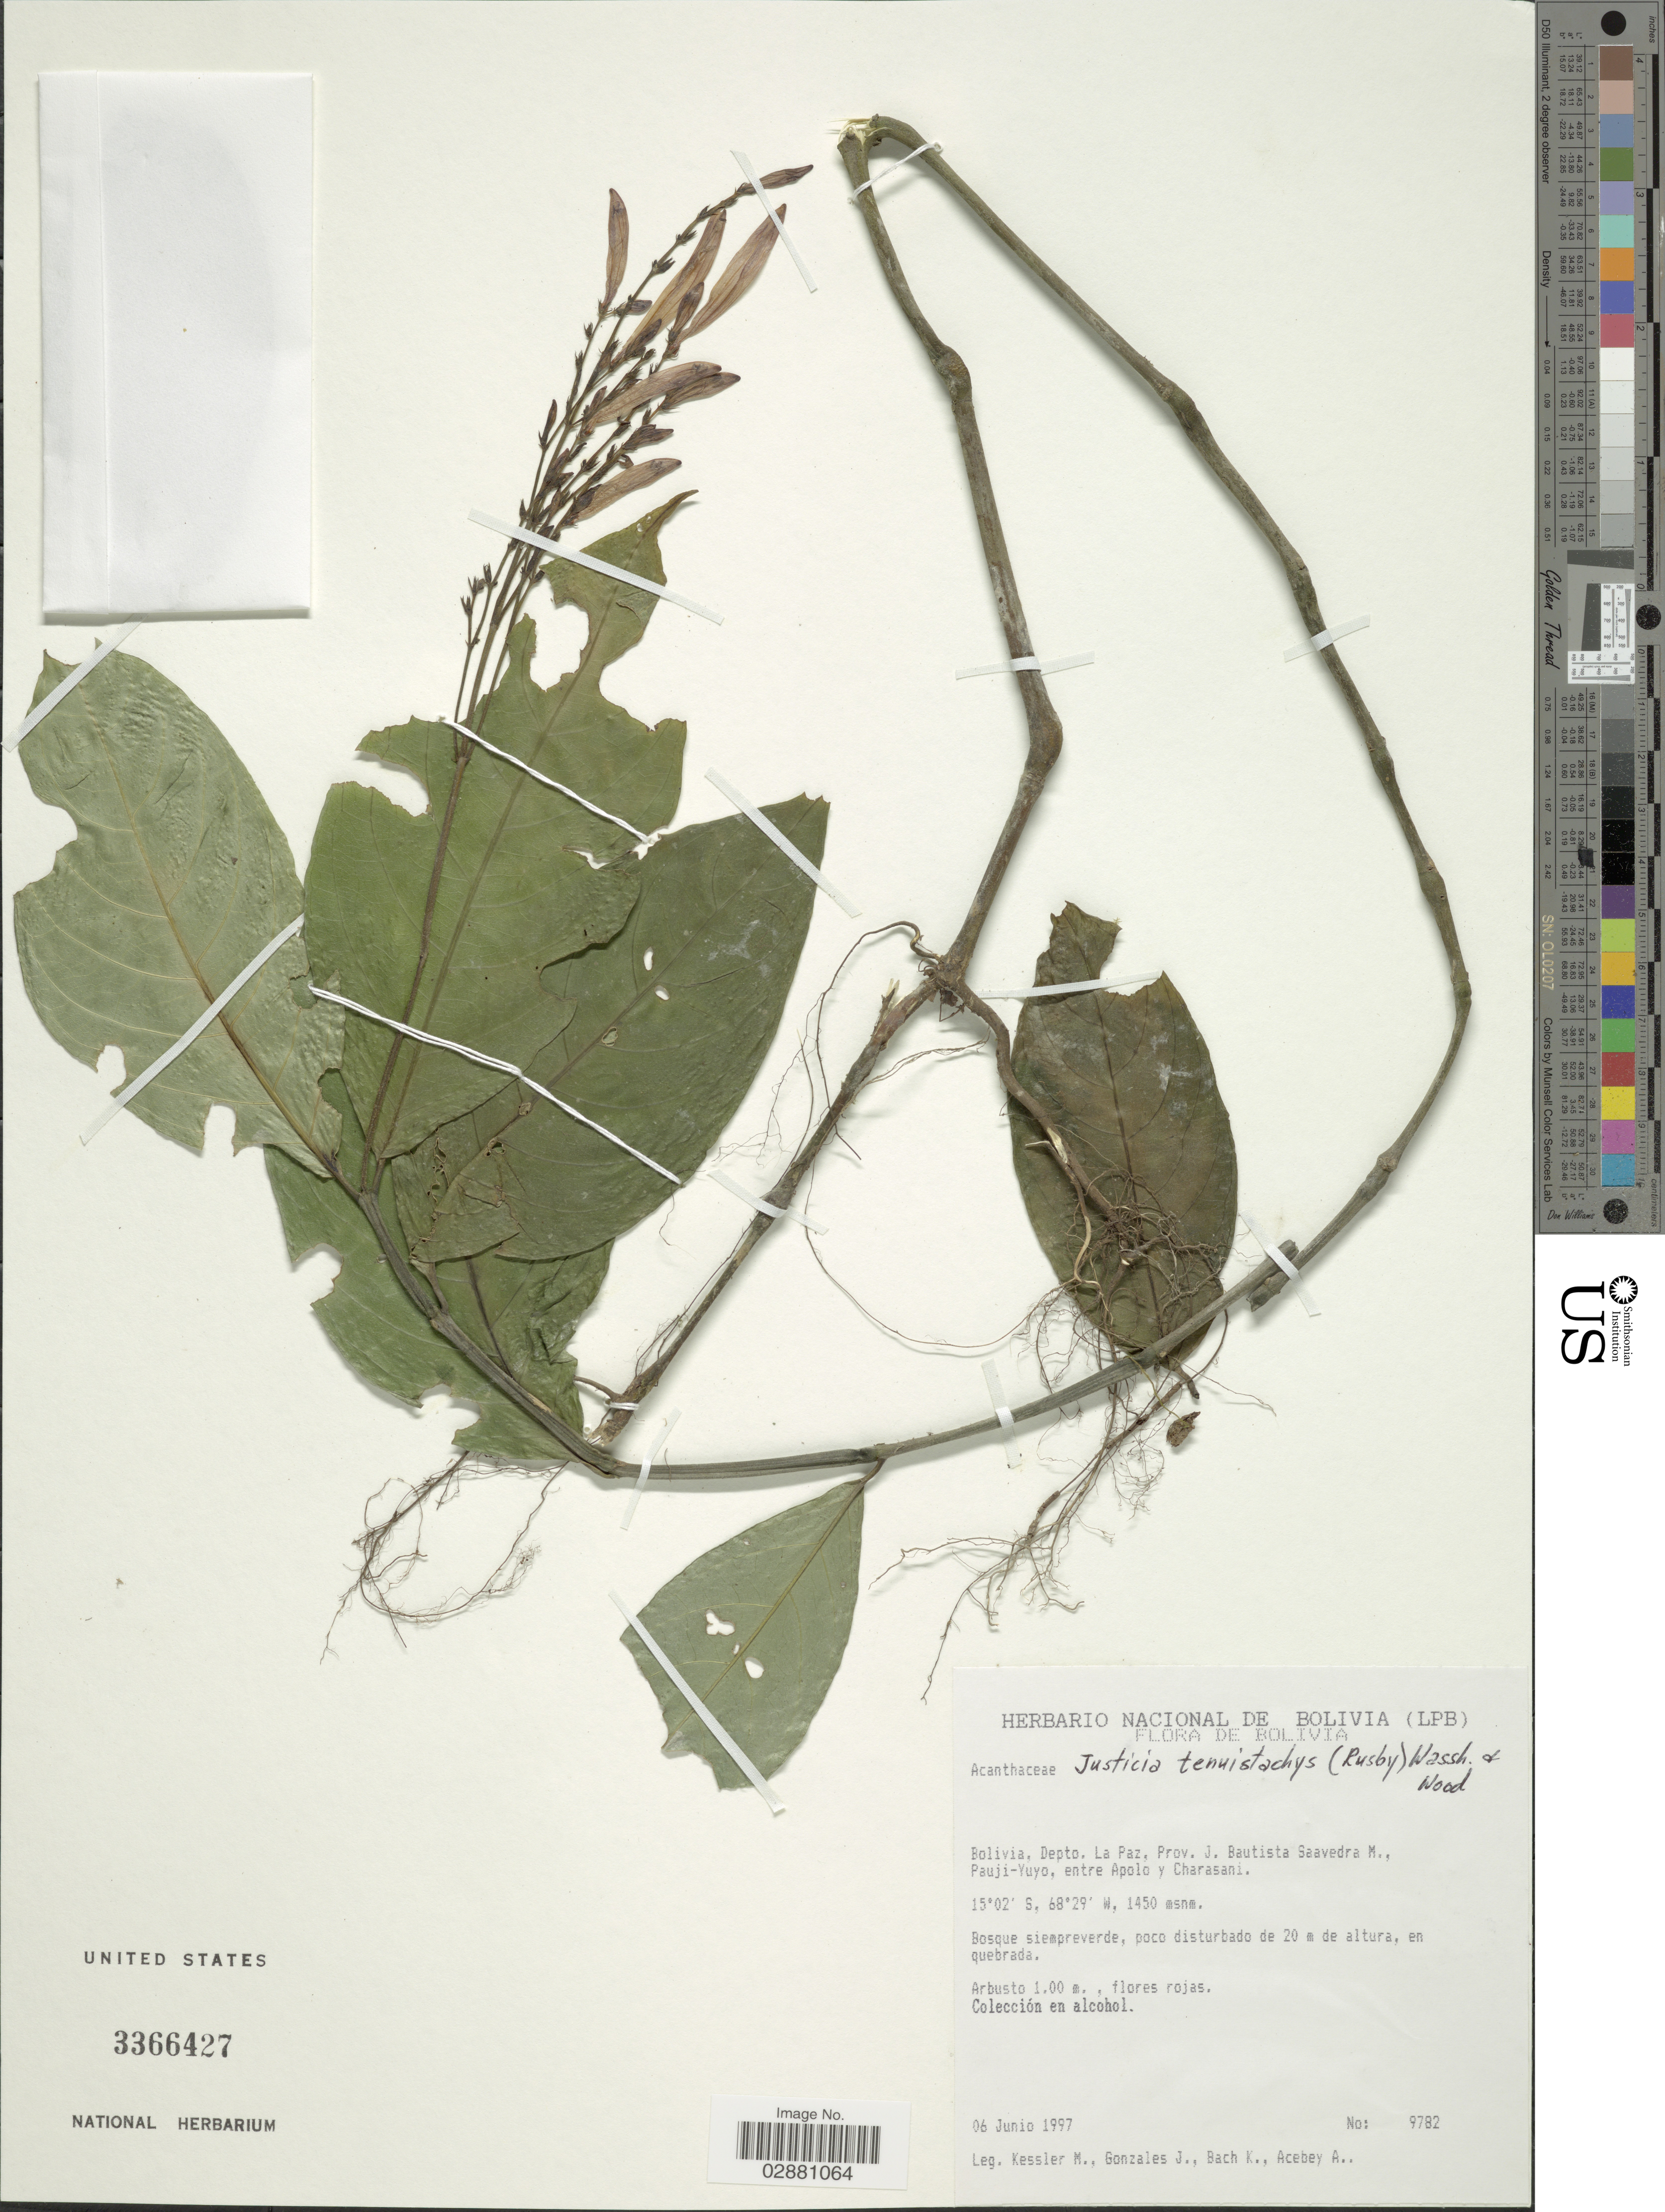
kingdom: Plantae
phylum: Tracheophyta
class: Magnoliopsida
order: Lamiales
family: Acanthaceae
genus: Justicia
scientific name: Justicia tenuistachys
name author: (Rusby) Wassh. & J.R.I. Wood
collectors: M. Kessler, J. Gonzales, K. Bach & A. Acebey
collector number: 9782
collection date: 1997-06-06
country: Bolivia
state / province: La Paz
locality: Depto. La Paz, Prov. J. Bautista Saavedra M., Pauji-Yuyo, entre Apolo y Charasani.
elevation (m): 1450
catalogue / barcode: US 3366427